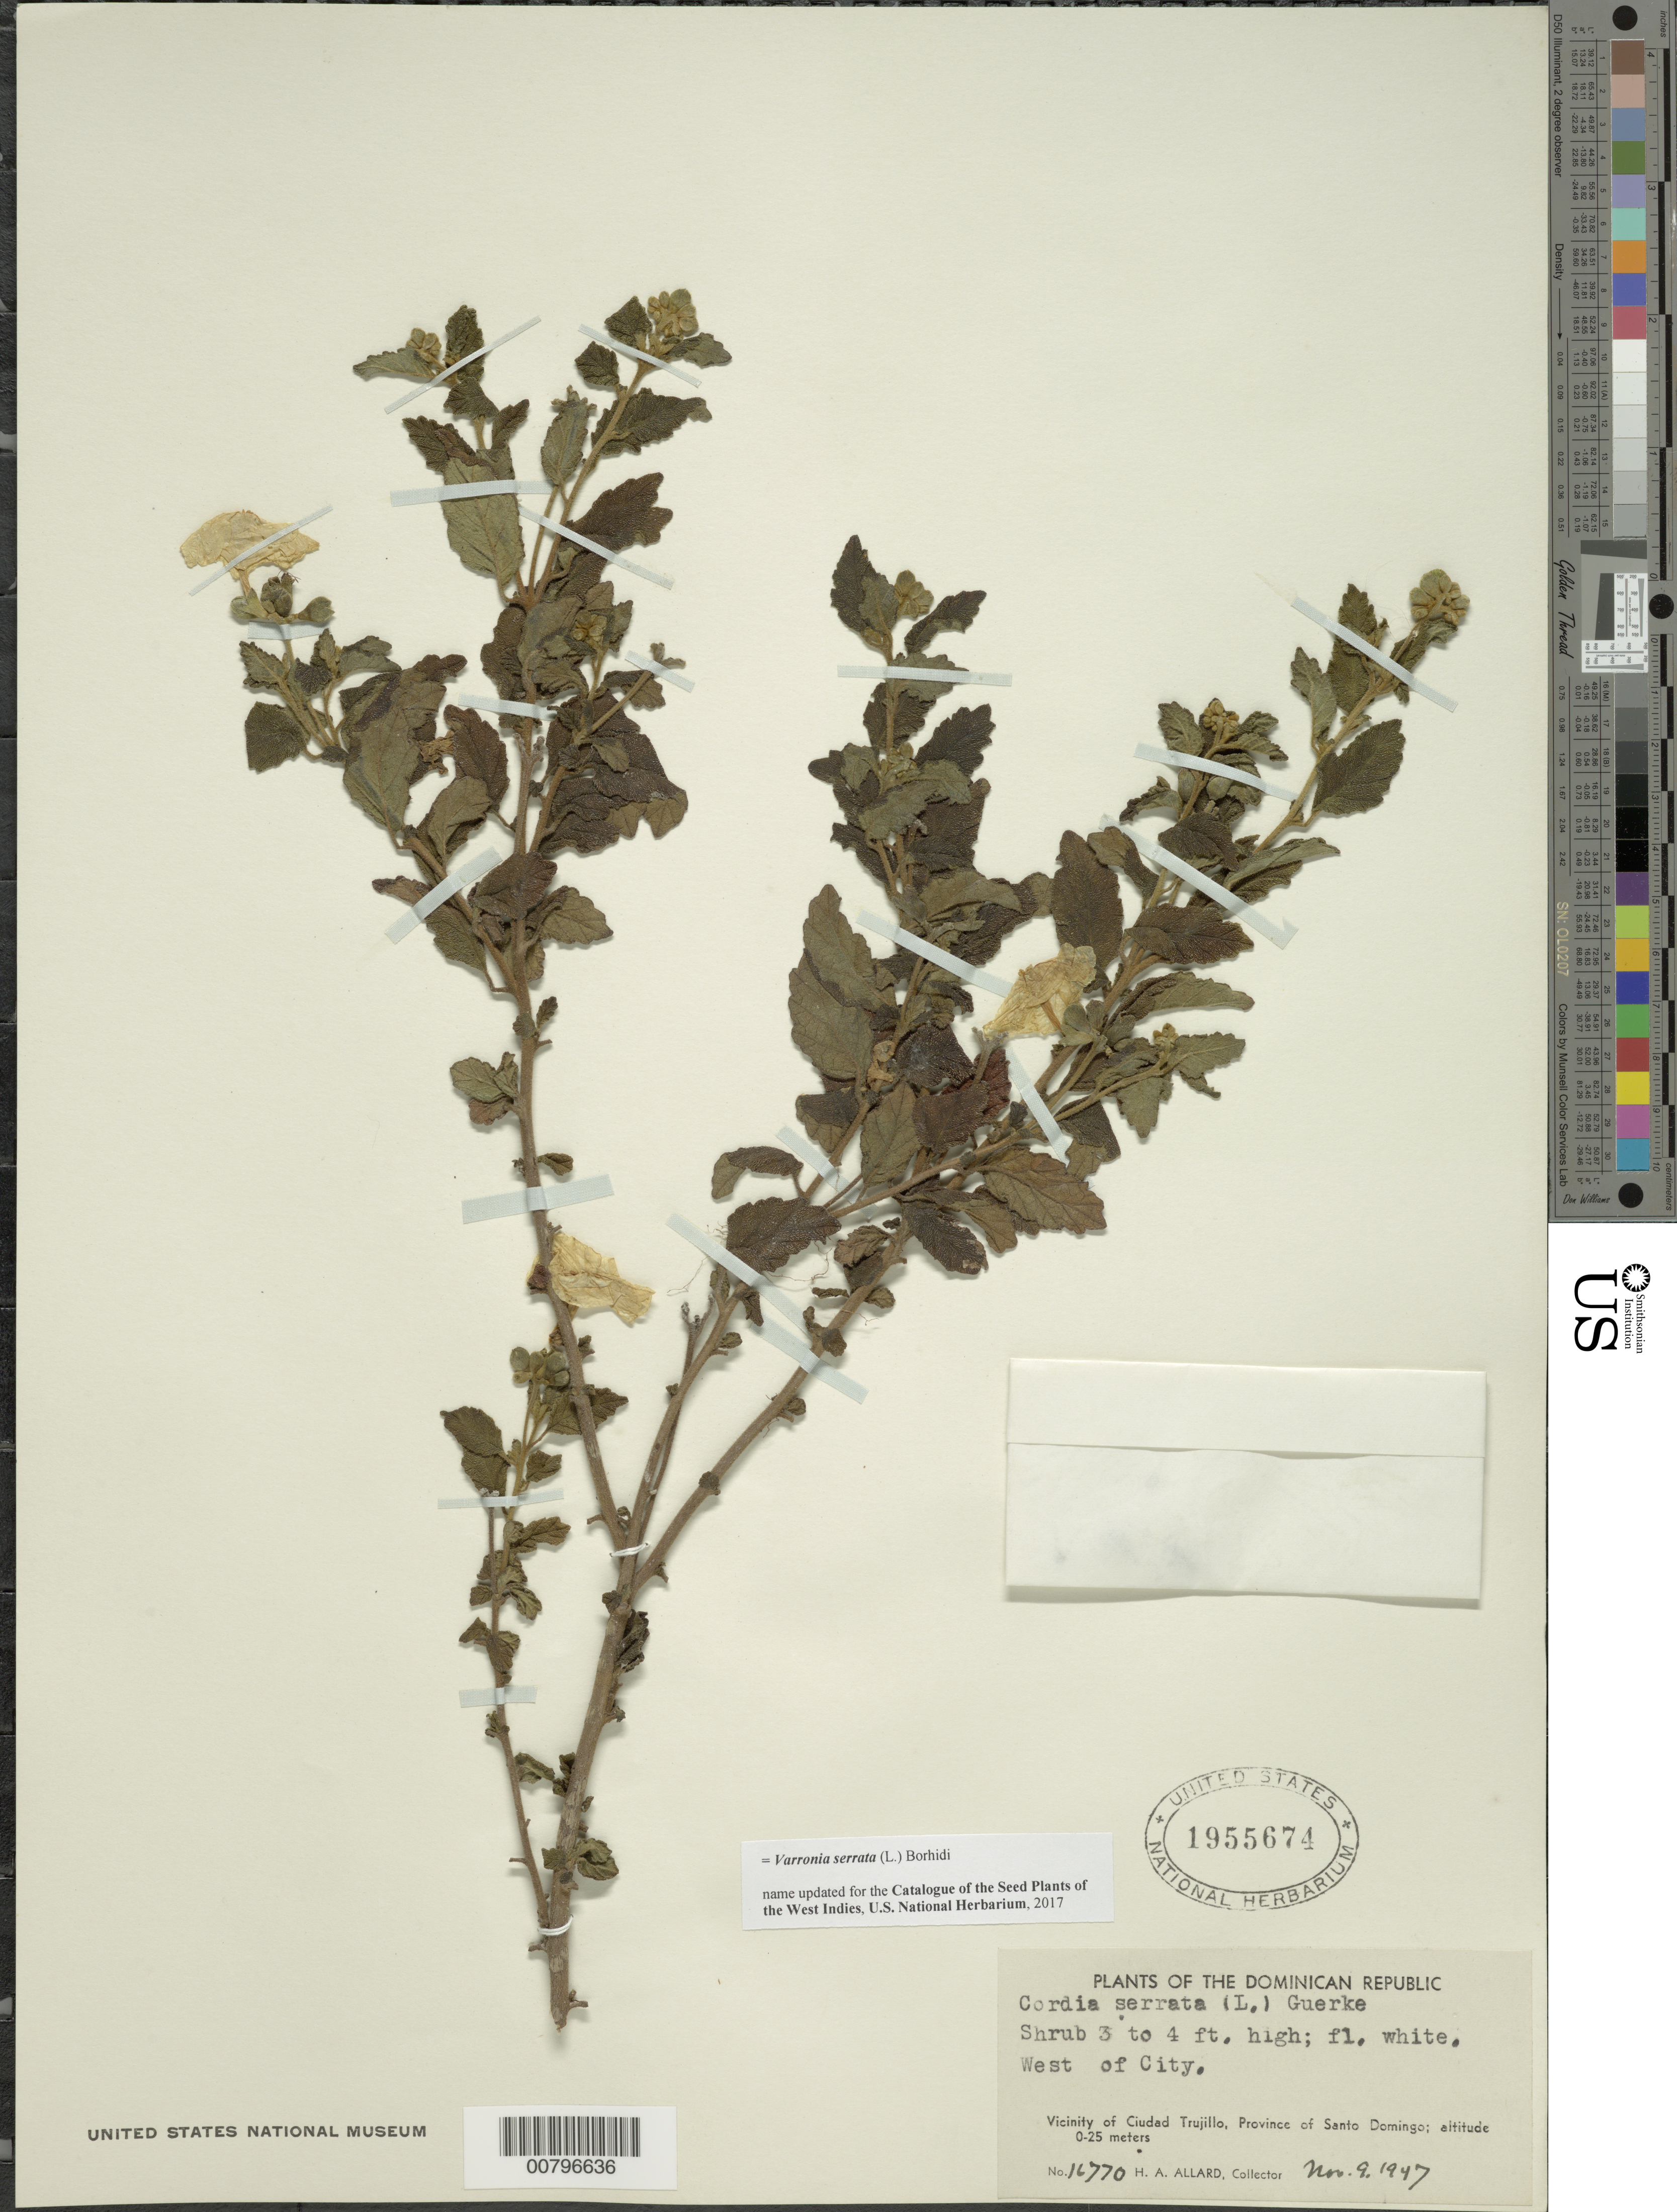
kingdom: Plantae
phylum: Tracheophyta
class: Magnoliopsida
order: Boraginales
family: Cordiaceae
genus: Varronia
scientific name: Varronia serrata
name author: (L.) Borhidi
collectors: H. A. Allard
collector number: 16770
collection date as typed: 09 Nov 1947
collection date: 1947-11-09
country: Dominican Republic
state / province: Santo Domingo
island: Hispaniola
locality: Vicinity of Ciudad Trujillo, west of city.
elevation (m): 0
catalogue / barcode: US 1955674